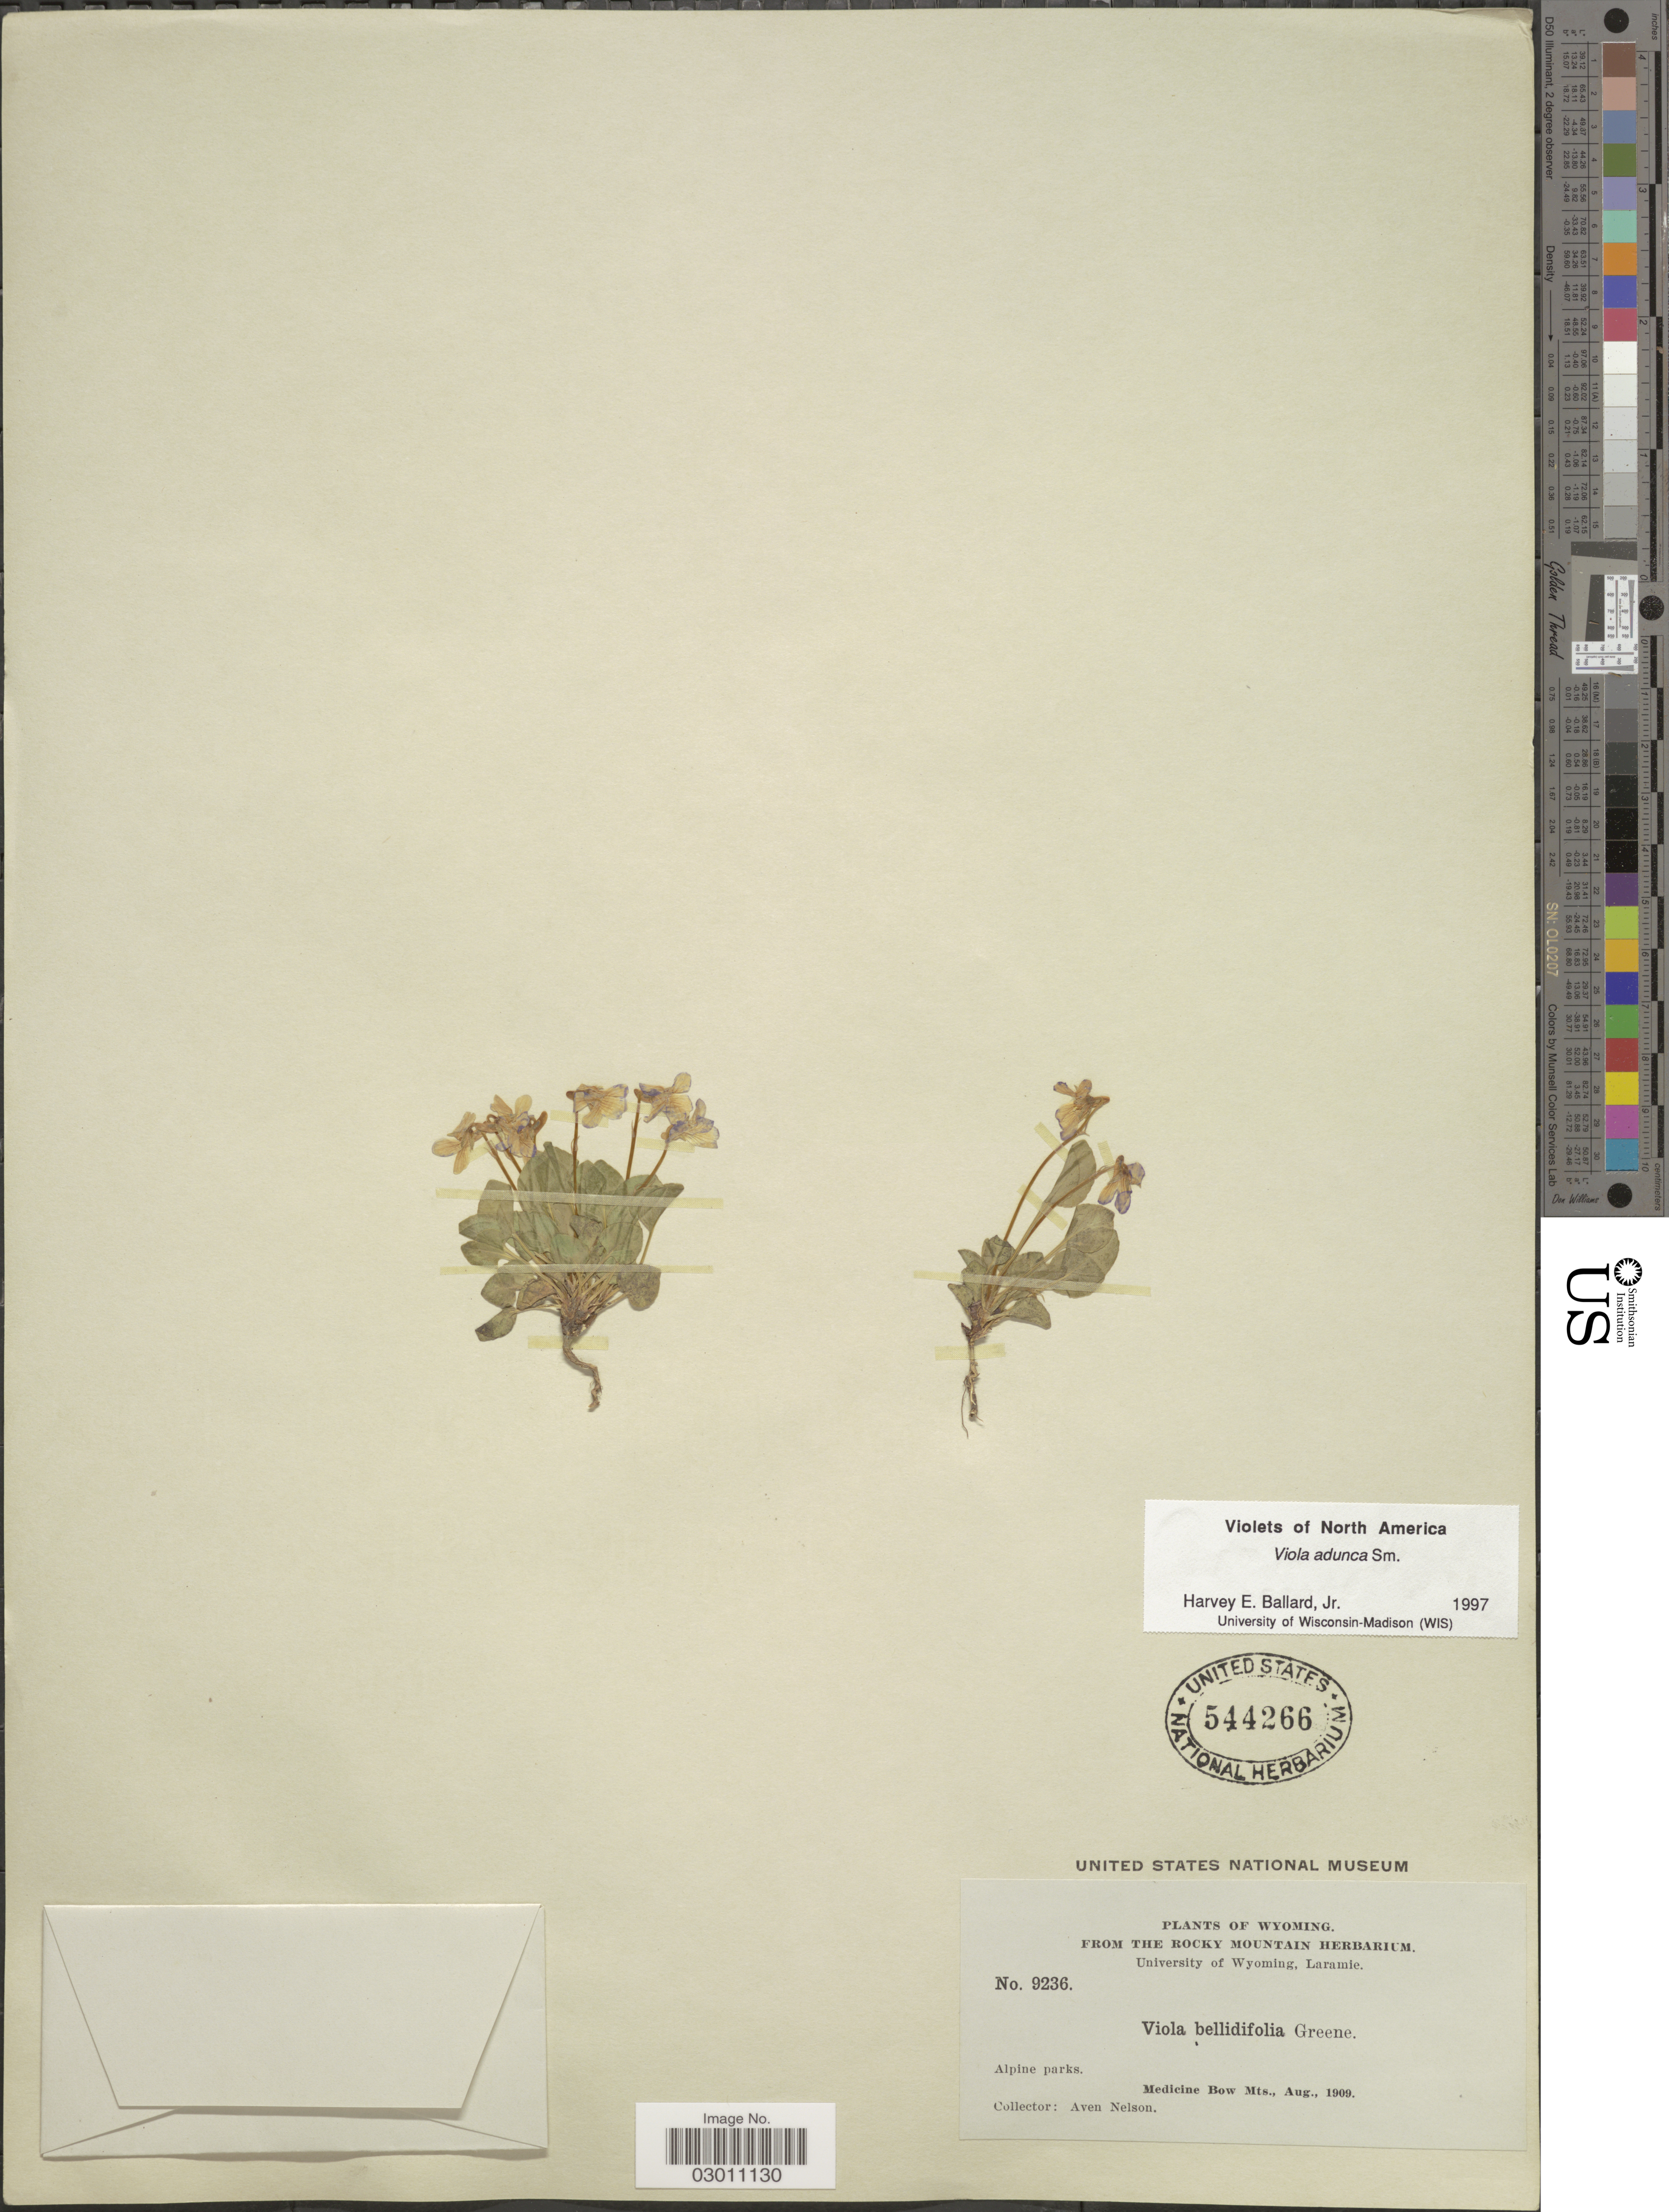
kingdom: Plantae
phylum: Tracheophyta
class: Magnoliopsida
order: Malpighiales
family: Violaceae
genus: Viola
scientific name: Viola adunca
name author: Sm.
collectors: A. Nelson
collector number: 9236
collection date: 1909-08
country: United States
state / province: Wyoming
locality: Alpine parks. Medicine Bow Mts.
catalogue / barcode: US 544266